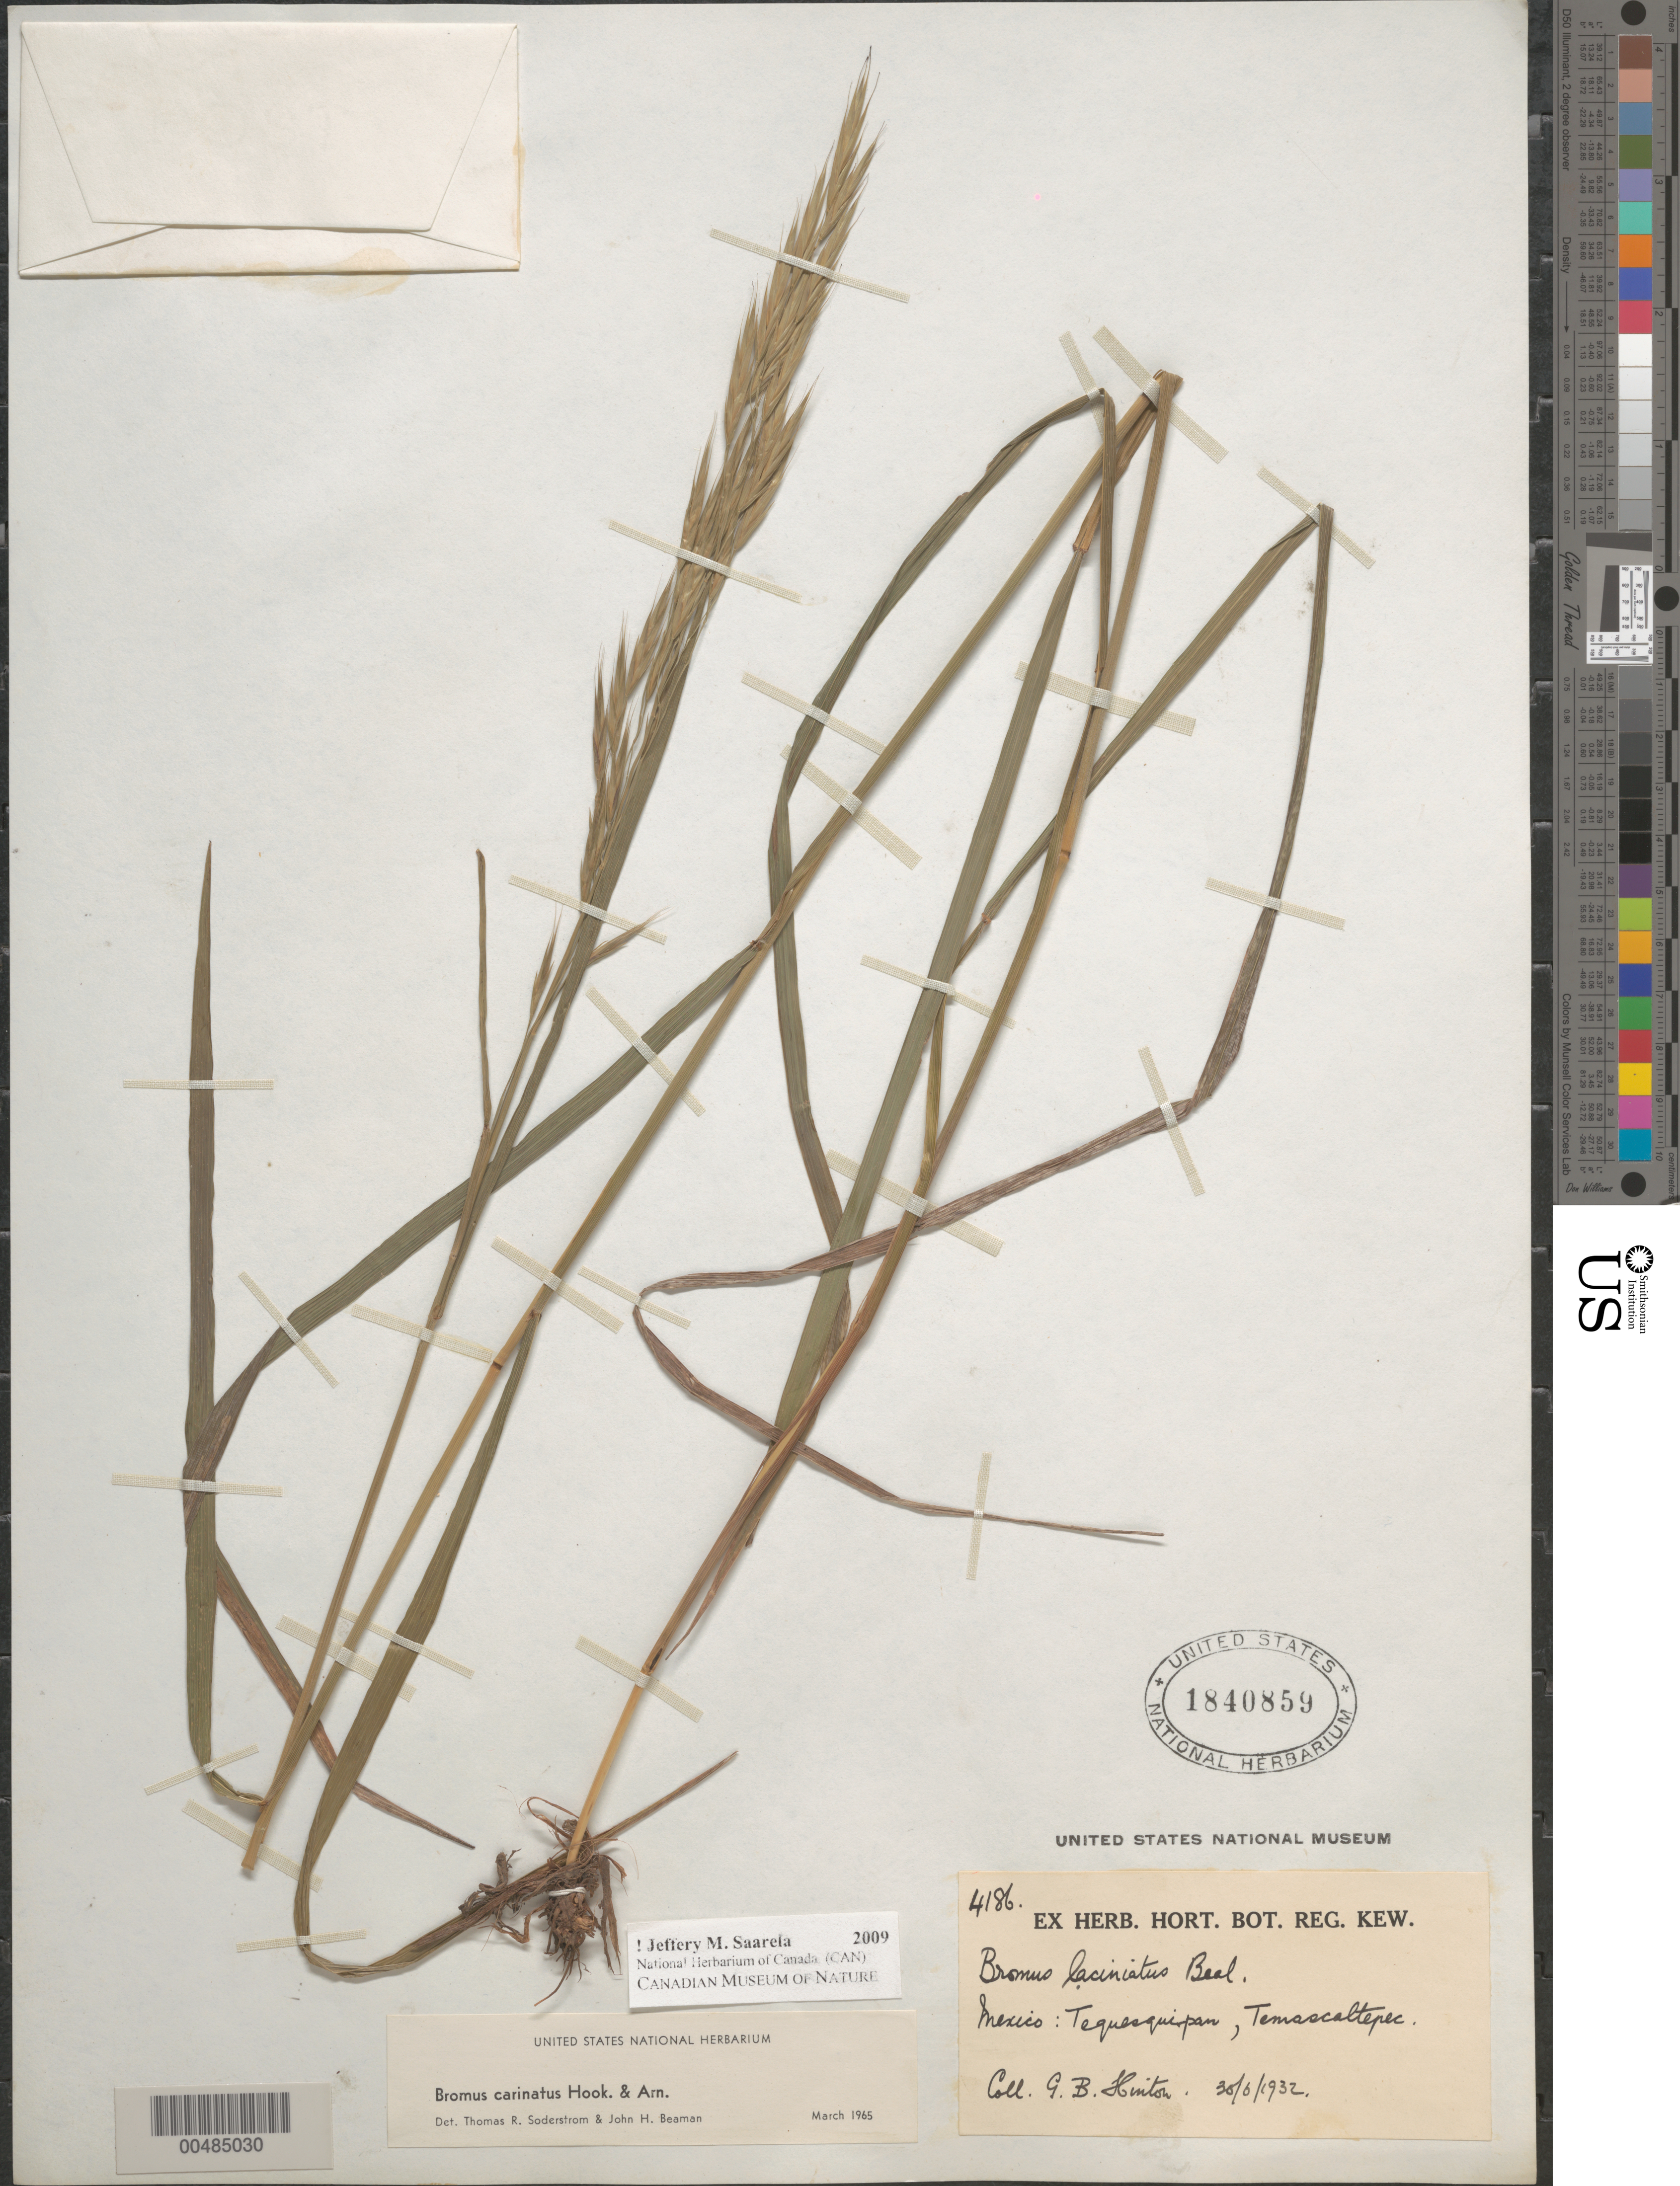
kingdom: Plantae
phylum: Tracheophyta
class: Liliopsida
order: Poales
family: Poaceae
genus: Bromus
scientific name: Bromus carinatus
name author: Hook. & Arn.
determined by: Soderstrom, T. R.; Beaman, J. H.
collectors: G. B. Hinton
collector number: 4186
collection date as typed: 30 Jun 1932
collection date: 1932-06-30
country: Mexico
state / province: México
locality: Tequesquipan, Temascaltepec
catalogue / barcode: US 1840859